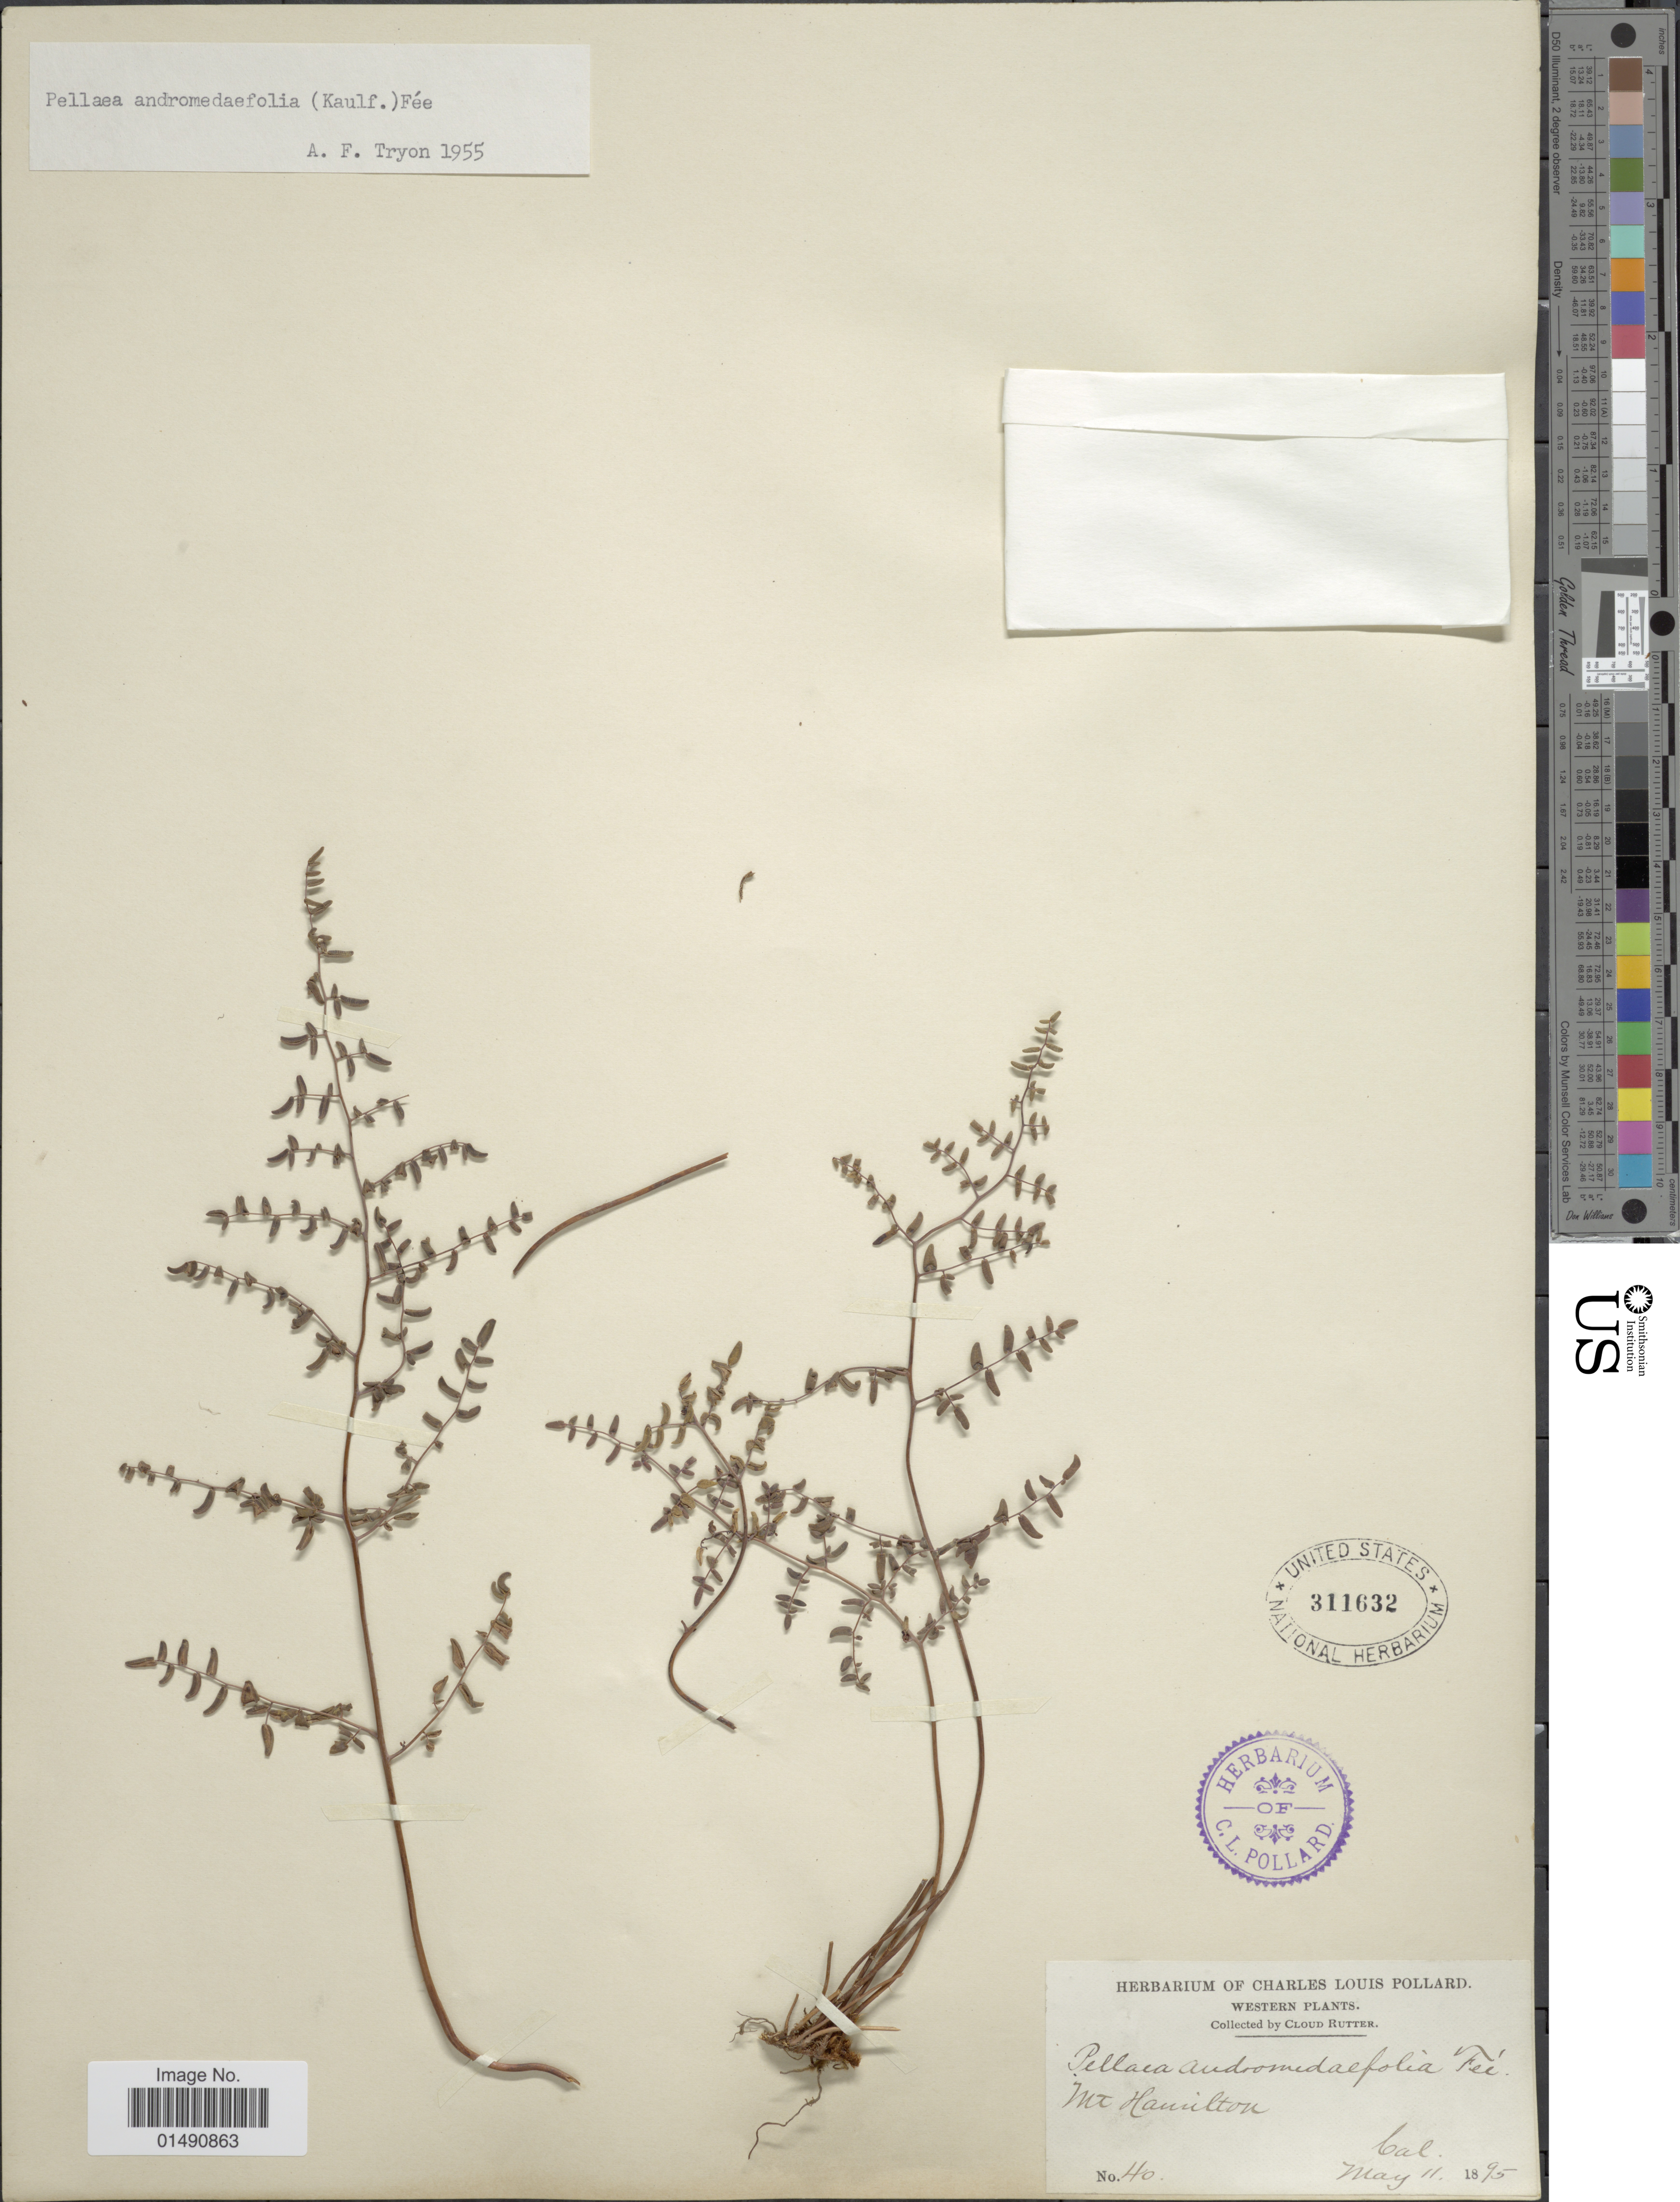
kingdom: Plantae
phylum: Tracheophyta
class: Polypodiopsida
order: Polypodiales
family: Pteridaceae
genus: Pellaea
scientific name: Pellaea andromedifolia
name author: (Kaulf.) Fée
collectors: C. Rutter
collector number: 40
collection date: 1895-05-11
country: United States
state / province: California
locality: Mt. Hamilton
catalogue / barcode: US 311632